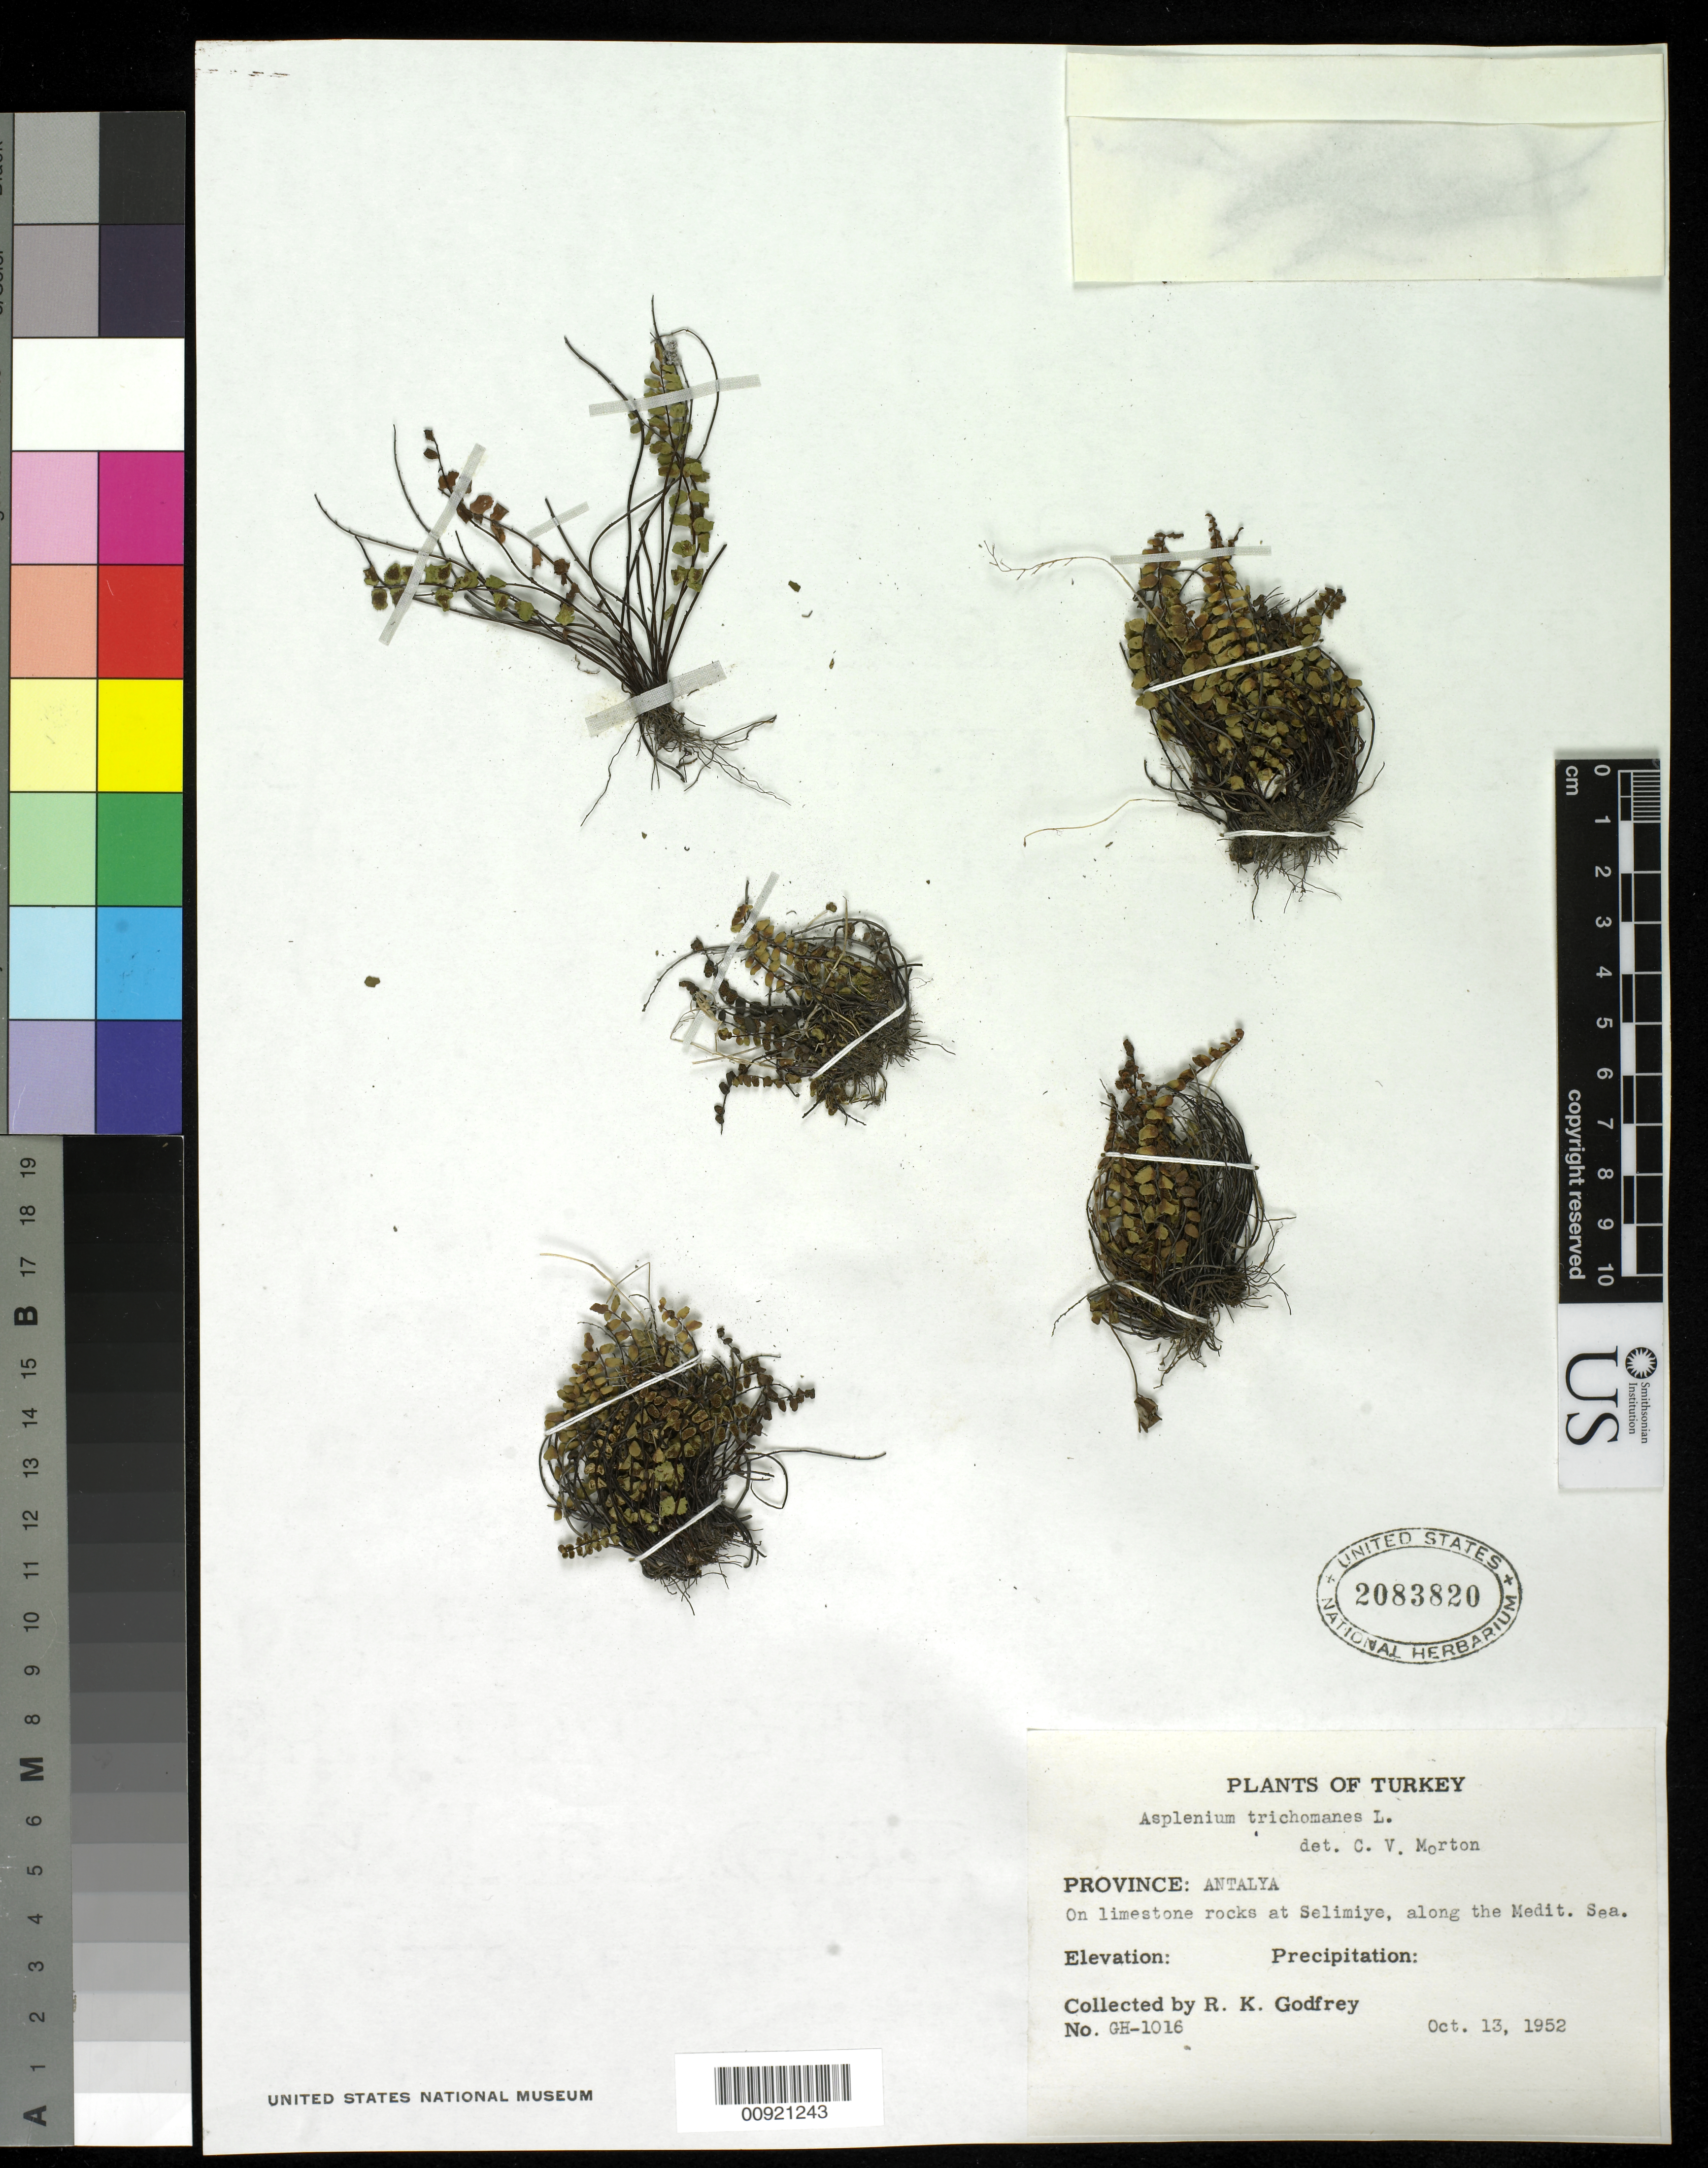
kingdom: Plantae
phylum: Tracheophyta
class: Polypodiopsida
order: Polypodiales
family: Aspleniaceae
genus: Asplenium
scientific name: Asplenium trichomanes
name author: L.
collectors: R. K. Godfrey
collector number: GH 1016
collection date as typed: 13 Oct 1952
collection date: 1952-10-13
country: Turkey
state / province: Antalya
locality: On limestone rocks at Selimiye along the Selimiya long the Medi.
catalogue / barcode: US 2083820